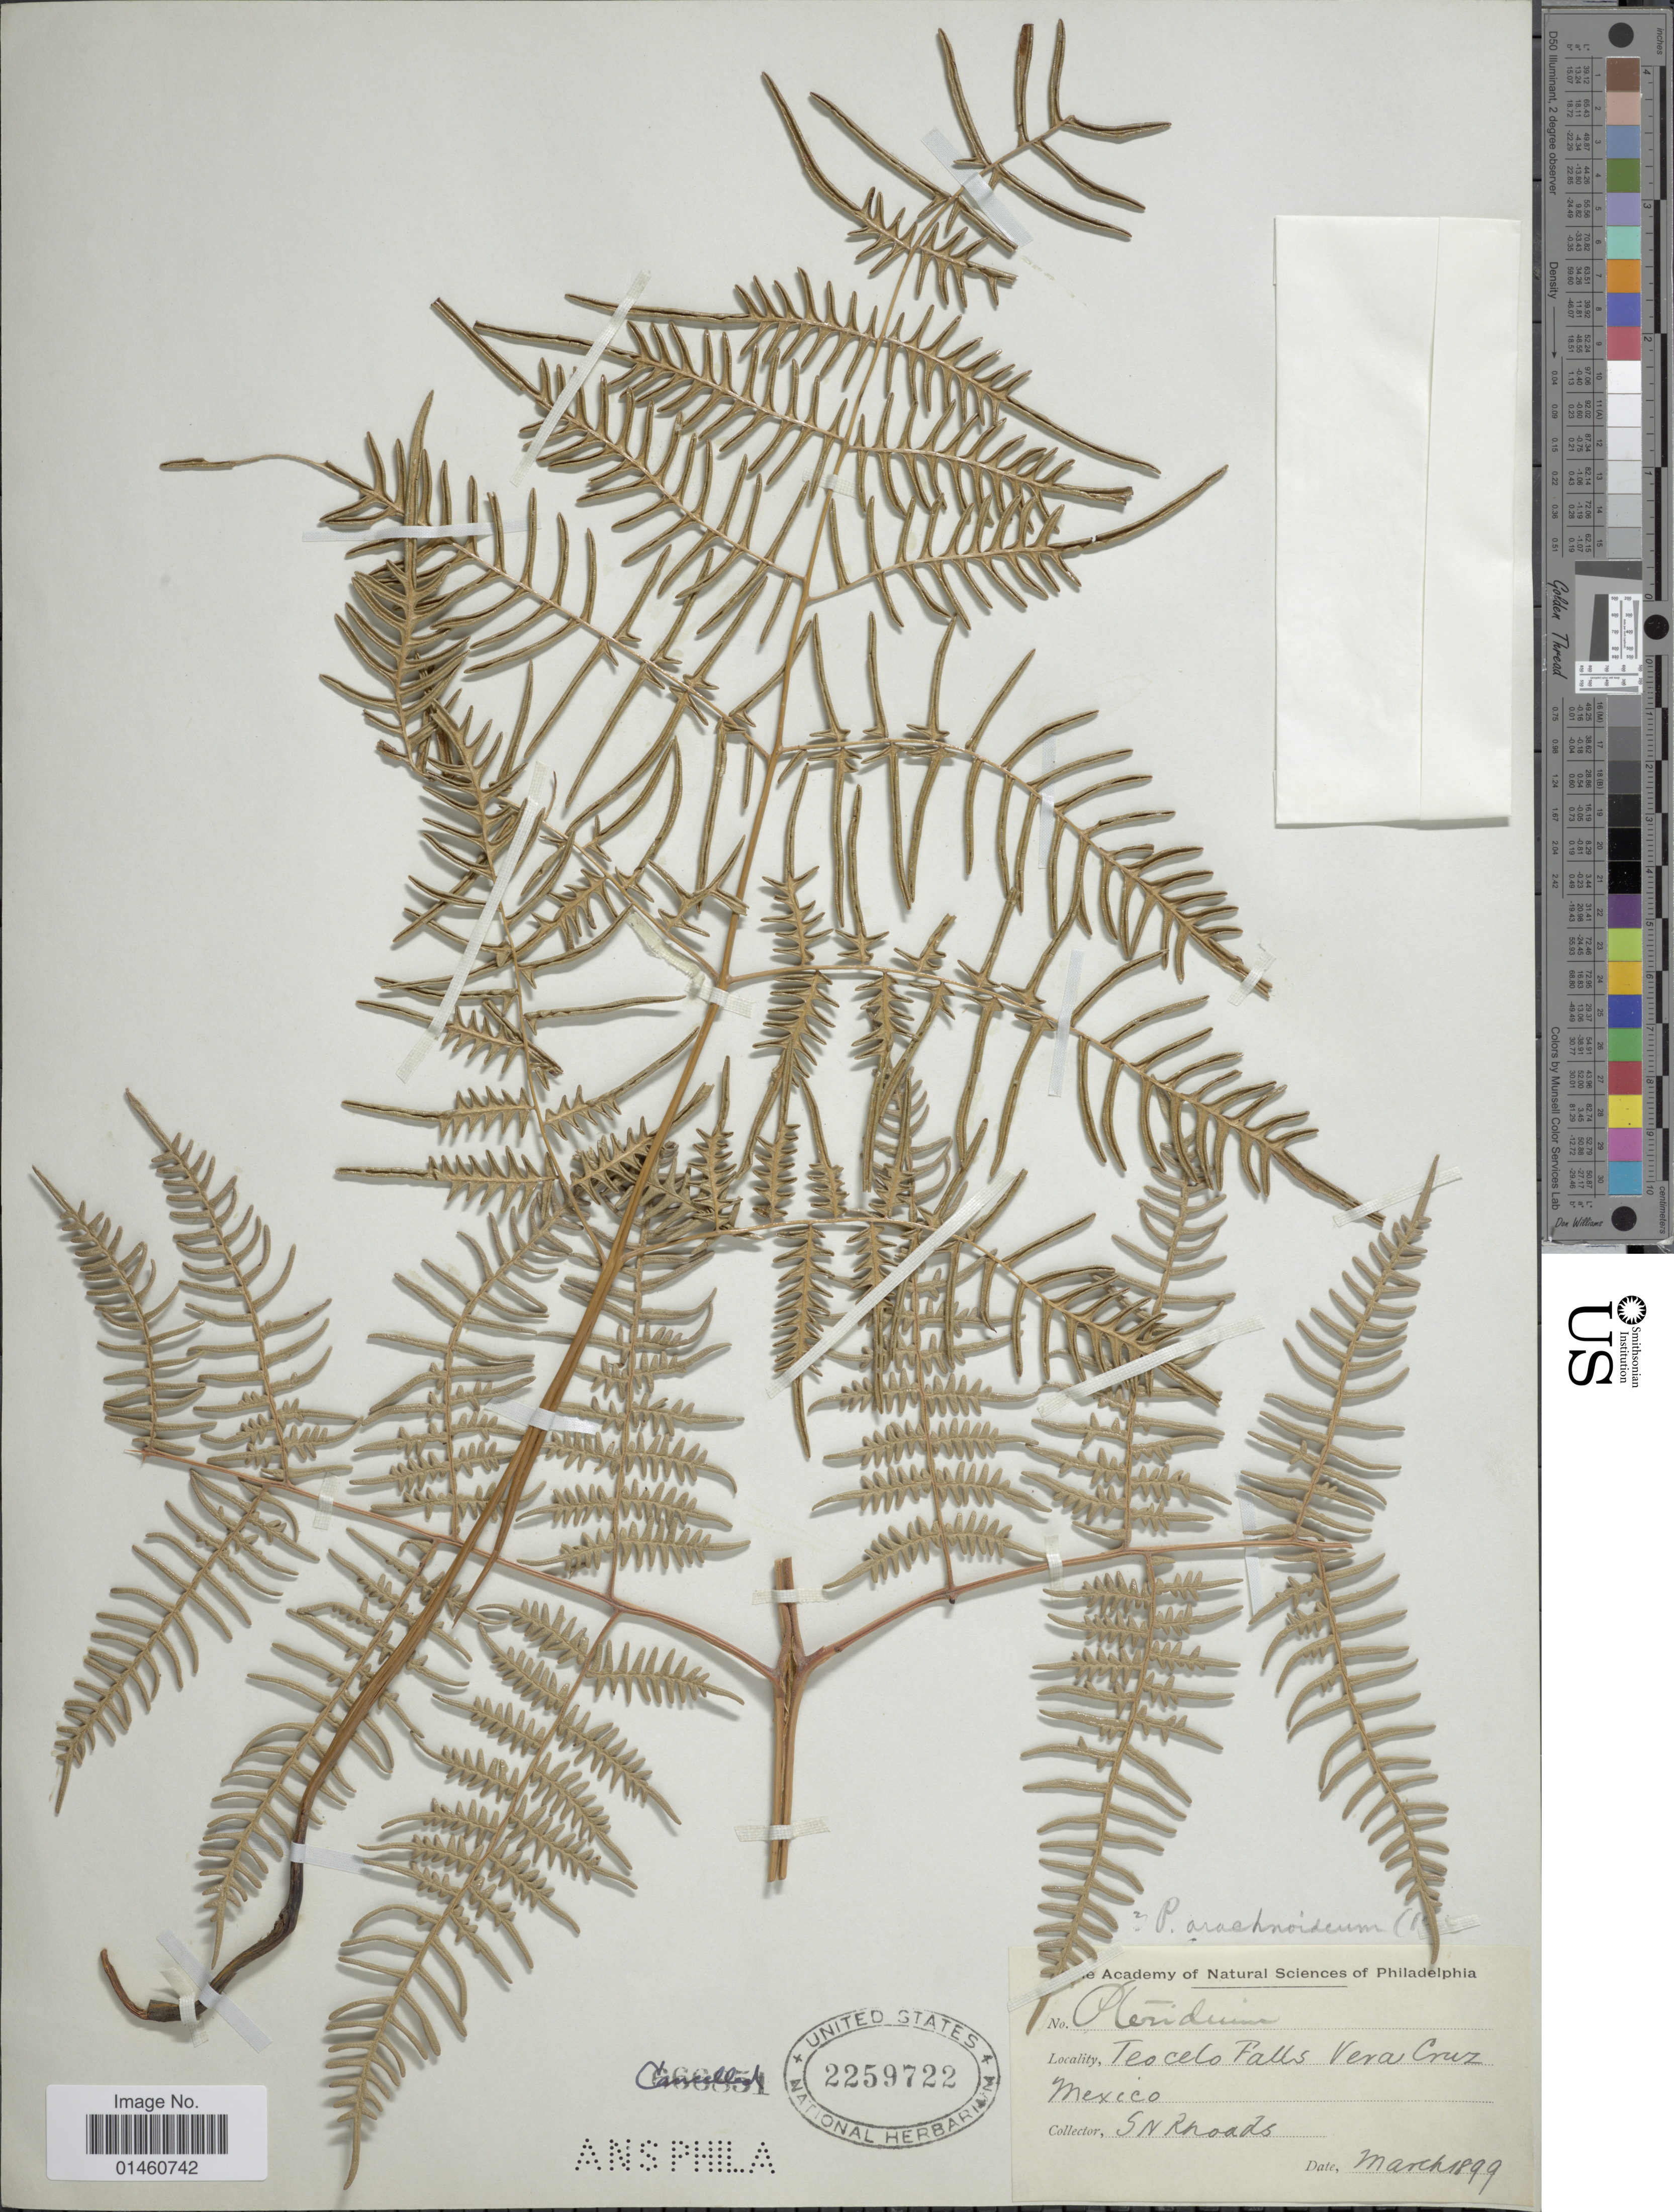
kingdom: Plantae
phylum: Tracheophyta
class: Polypodiopsida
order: Polypodiales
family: Dennstaedtiaceae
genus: Pteridium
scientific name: Pteridium aquilinum var. arachnoideum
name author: (Kaulf.) Herter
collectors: S. Rhoads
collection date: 1899-03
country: Mexico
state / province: Veracruz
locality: Teocelo Falls, Vera Cruz.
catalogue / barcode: US 2259722